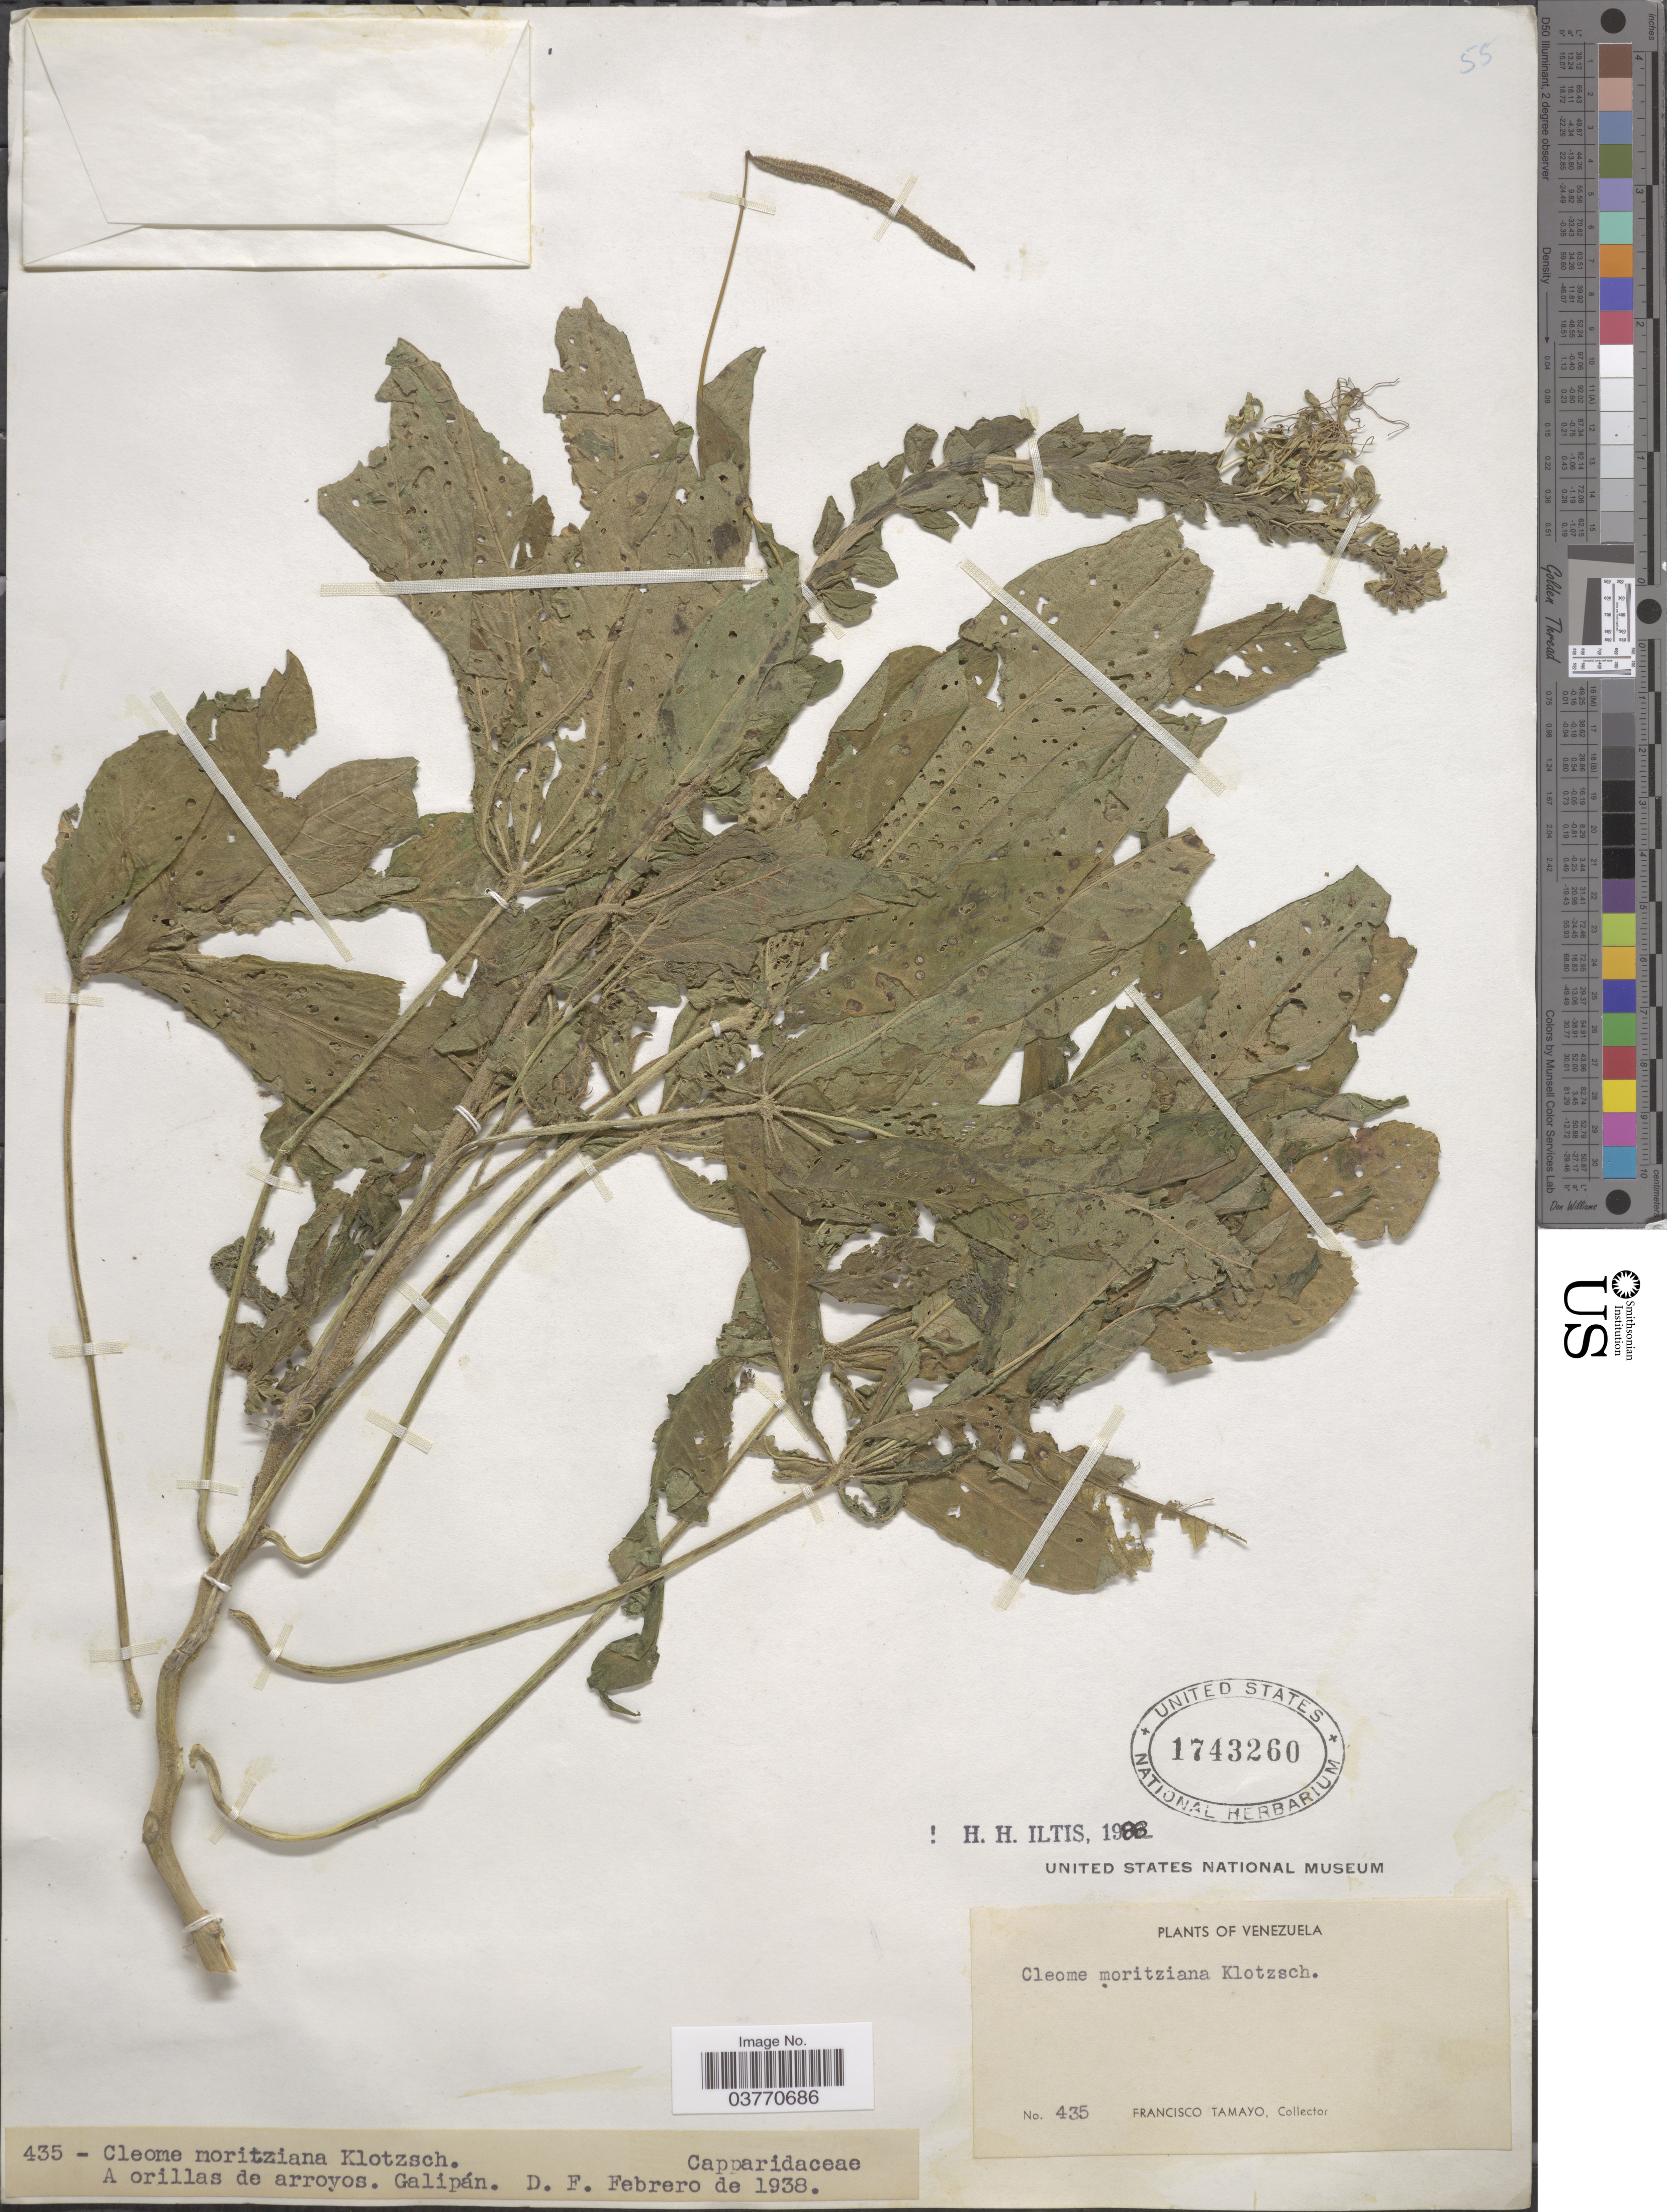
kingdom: Plantae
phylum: Tracheophyta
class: Magnoliopsida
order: Brassicales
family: Cleomaceae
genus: Andinocleome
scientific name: Andinocleome moritziana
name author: (Klotzsch ex Eichler) Iltis ex E.M. McGinty & Roalson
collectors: F. Tamayo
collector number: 435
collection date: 1938-02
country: Venezuela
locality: A orillas de arroyos. Galipán.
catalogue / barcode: US 1743260